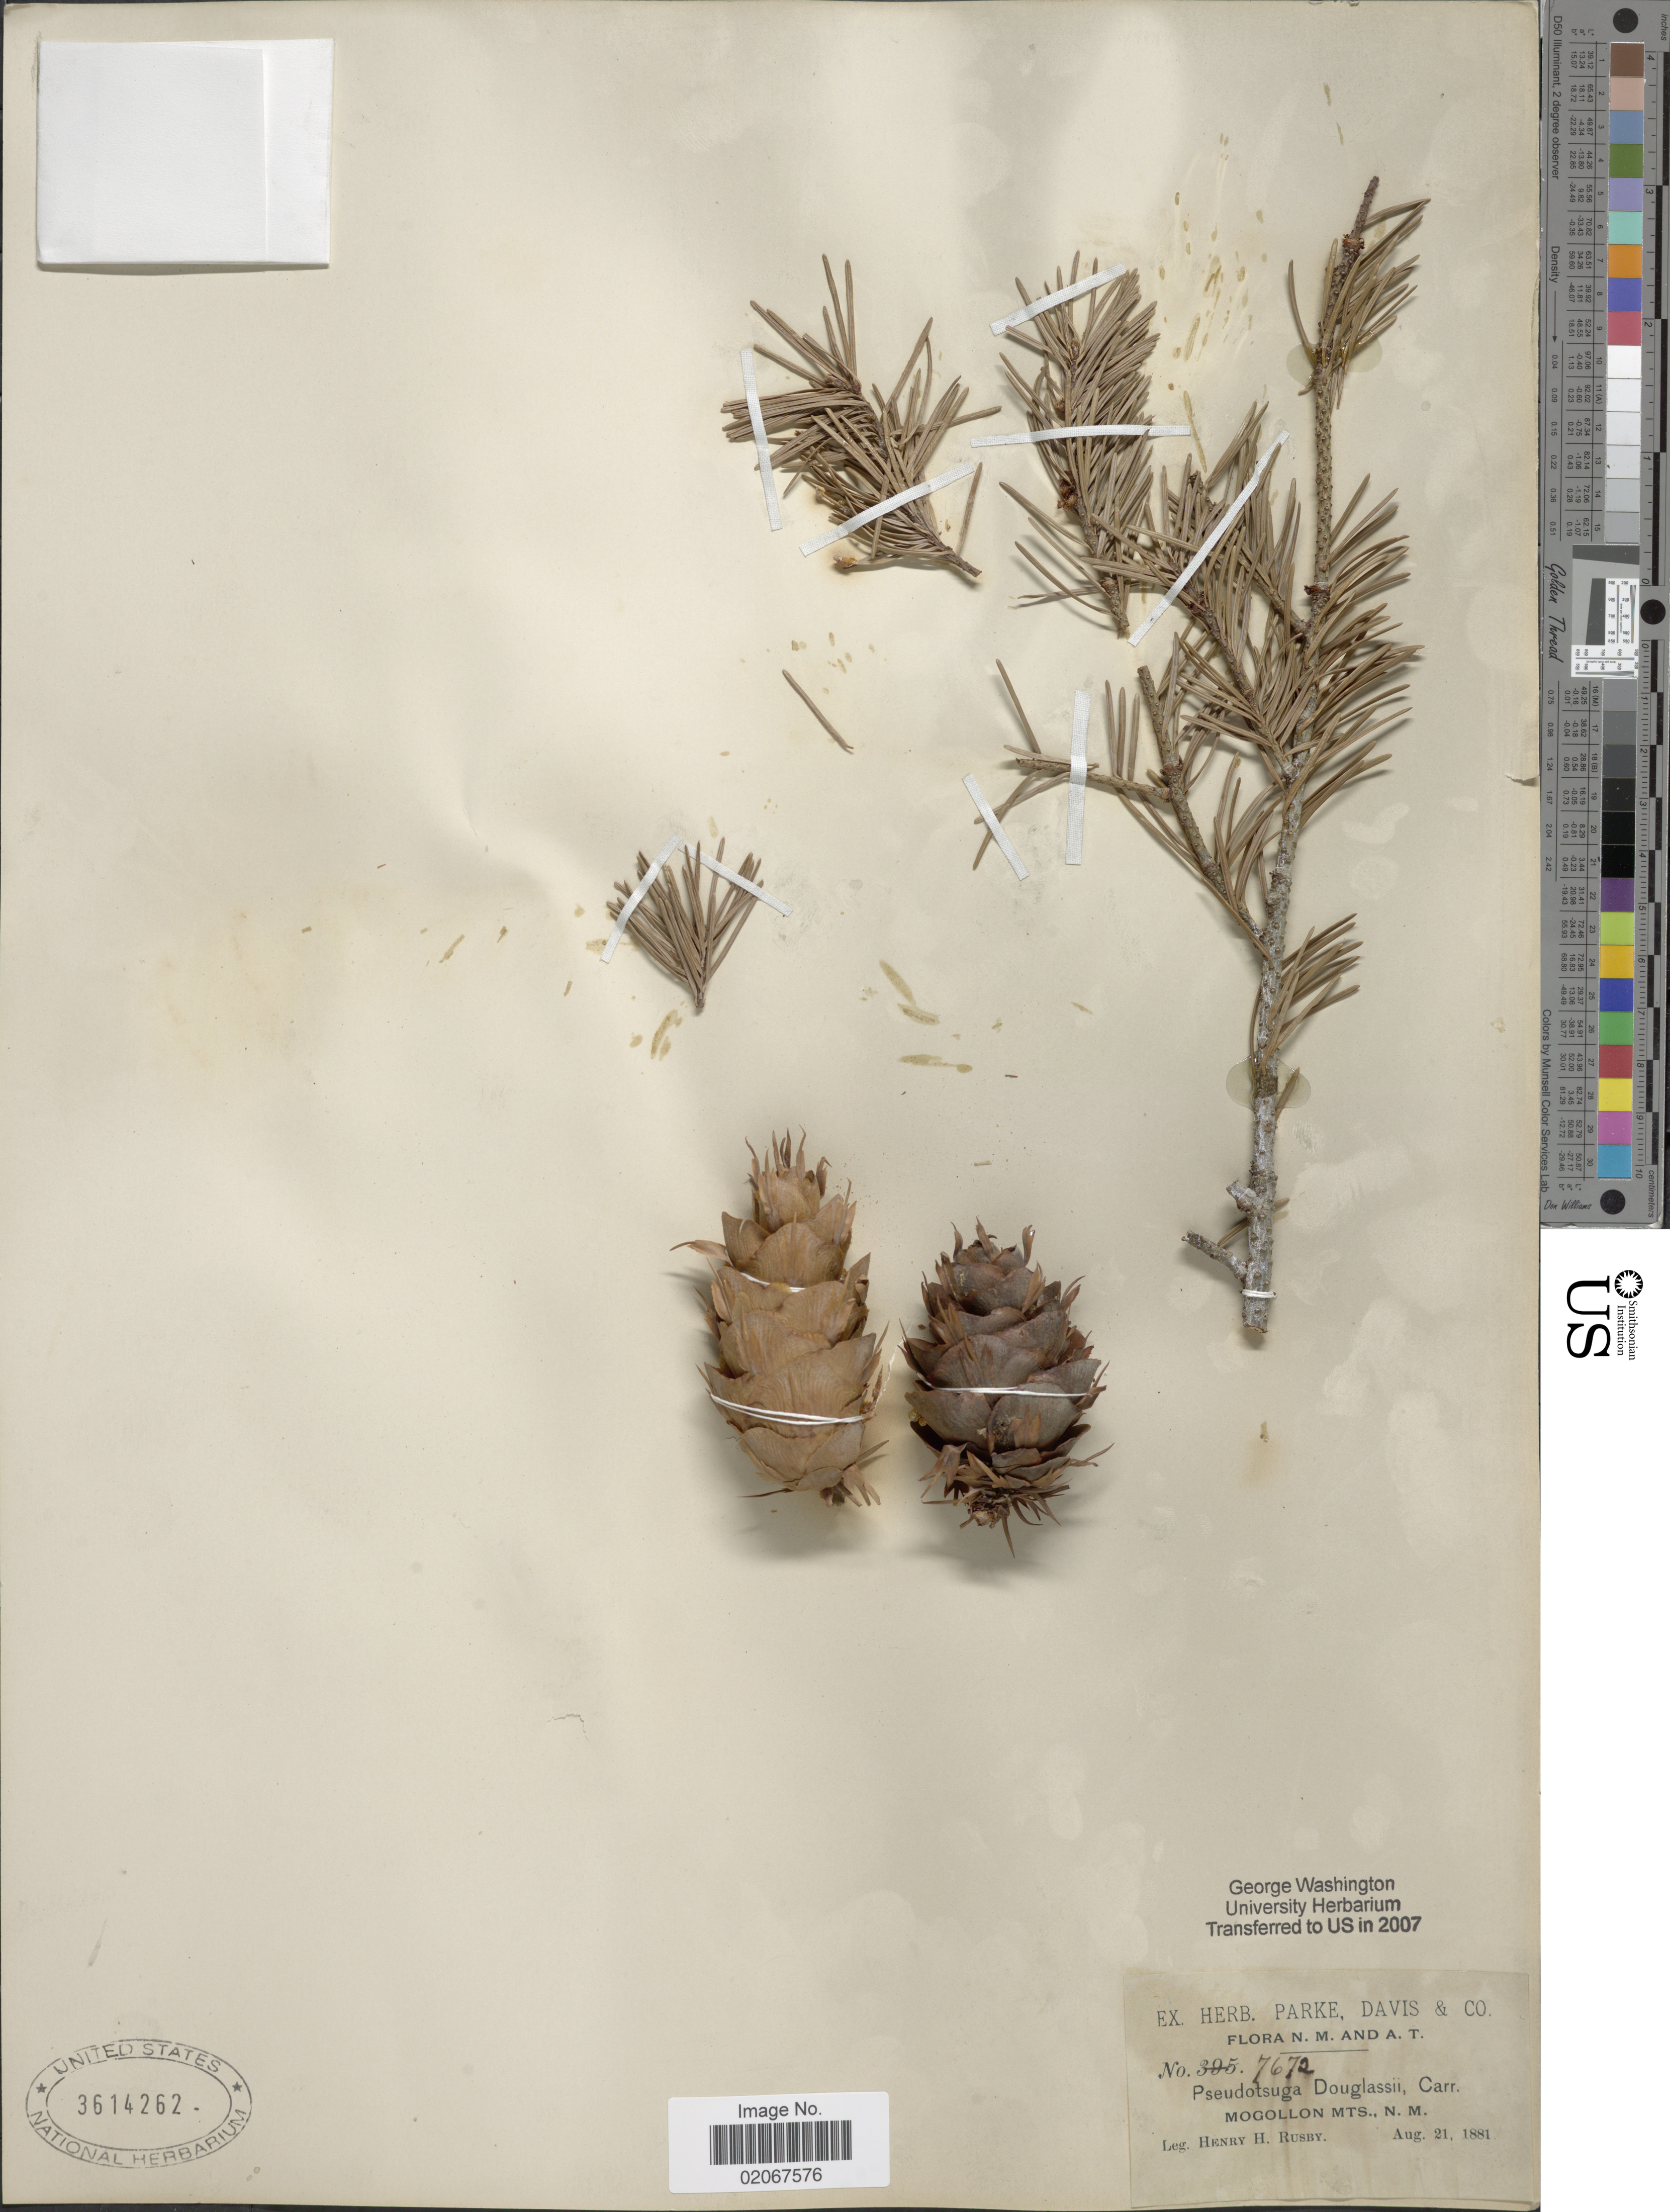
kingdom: Plantae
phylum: Tracheophyta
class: Pinopsida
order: Pinales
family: Pinaceae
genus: Pseudotsuga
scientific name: Pseudotsuga douglasii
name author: (Sabine ex D. Don) Carrière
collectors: H. H. Rusby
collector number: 7672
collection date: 1881-08-21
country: United States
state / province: New Mexico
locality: Mogollon Mts.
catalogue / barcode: US 3614262